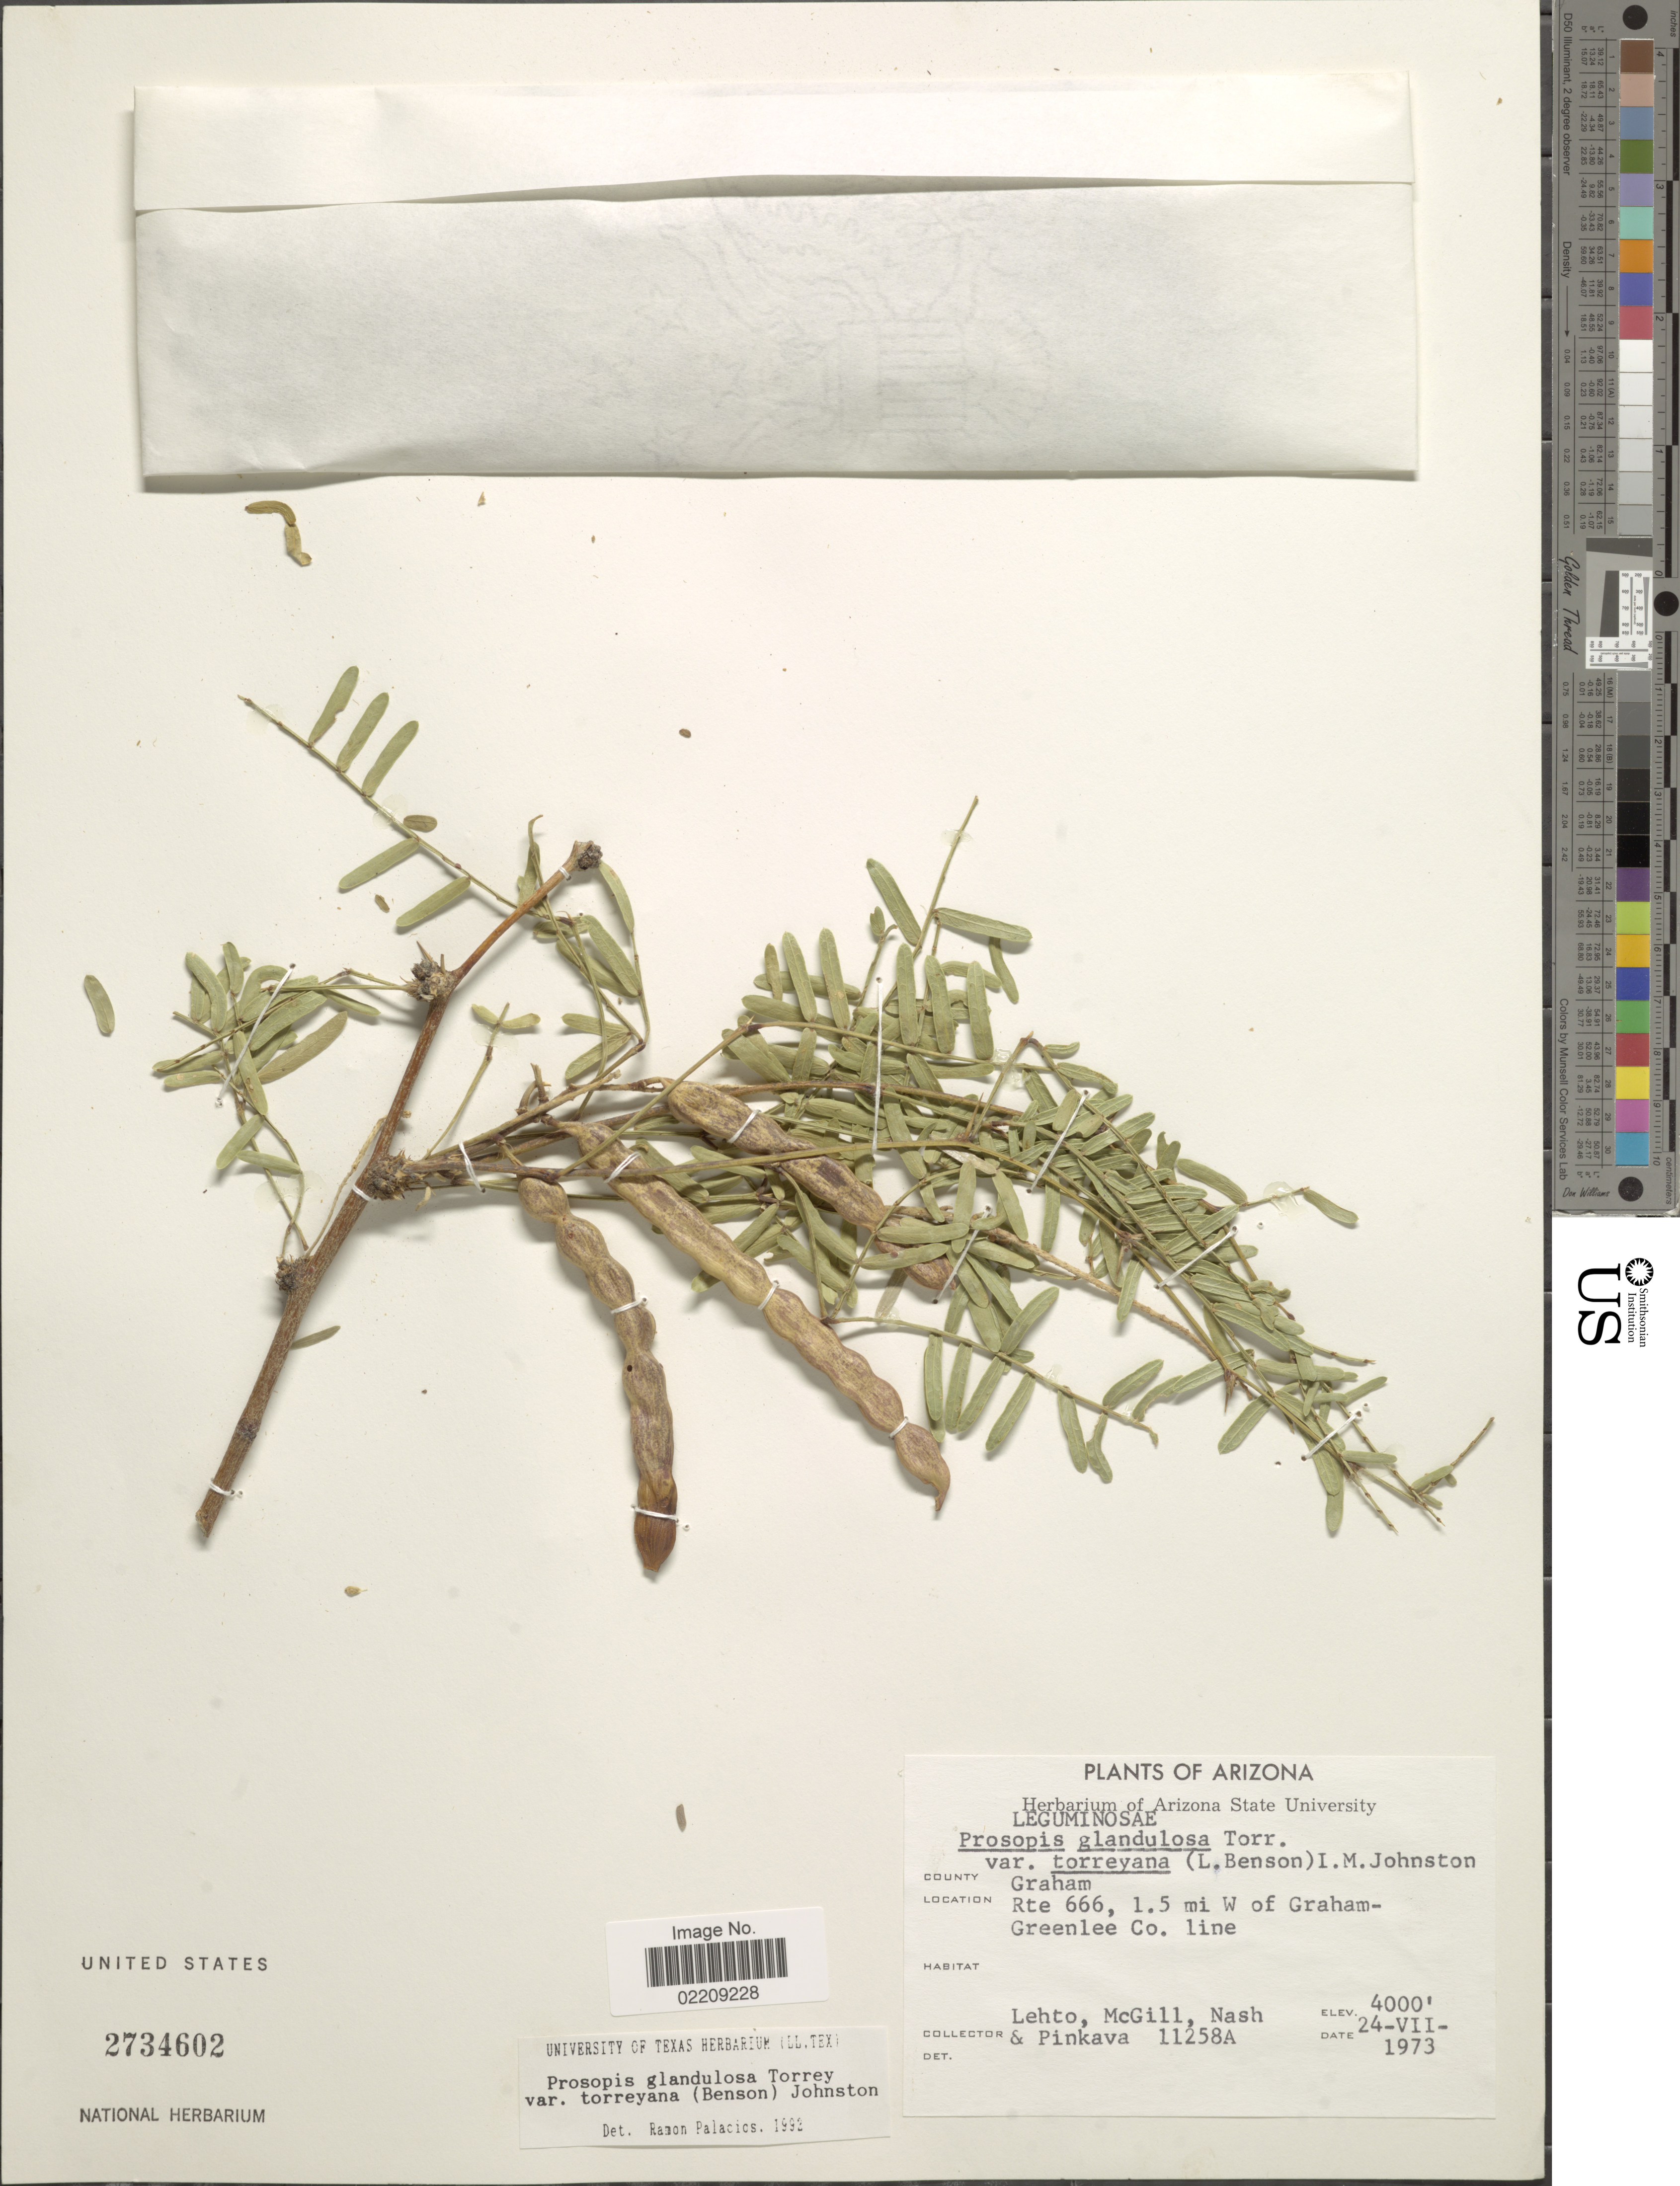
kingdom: Plantae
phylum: Tracheophyta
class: Magnoliopsida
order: Fabales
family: Fabaceae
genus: Neltuma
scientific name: Neltuma odorata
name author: (Torr. & Frém.) C. E. Hughes & G.P. Lewis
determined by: Strong, Mark T., (BOT), Smithsonian Institution - National Museum of Natural History (UNITED STATES)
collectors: -. Lehto, -. McGill, -- Nash & -. Pinkava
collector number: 11258A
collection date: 1973-07-24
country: United States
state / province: Arizona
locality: County Graham, Rte 666, 1.5 mi W of Graham-Greenlee Co line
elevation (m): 1219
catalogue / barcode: US 2734602